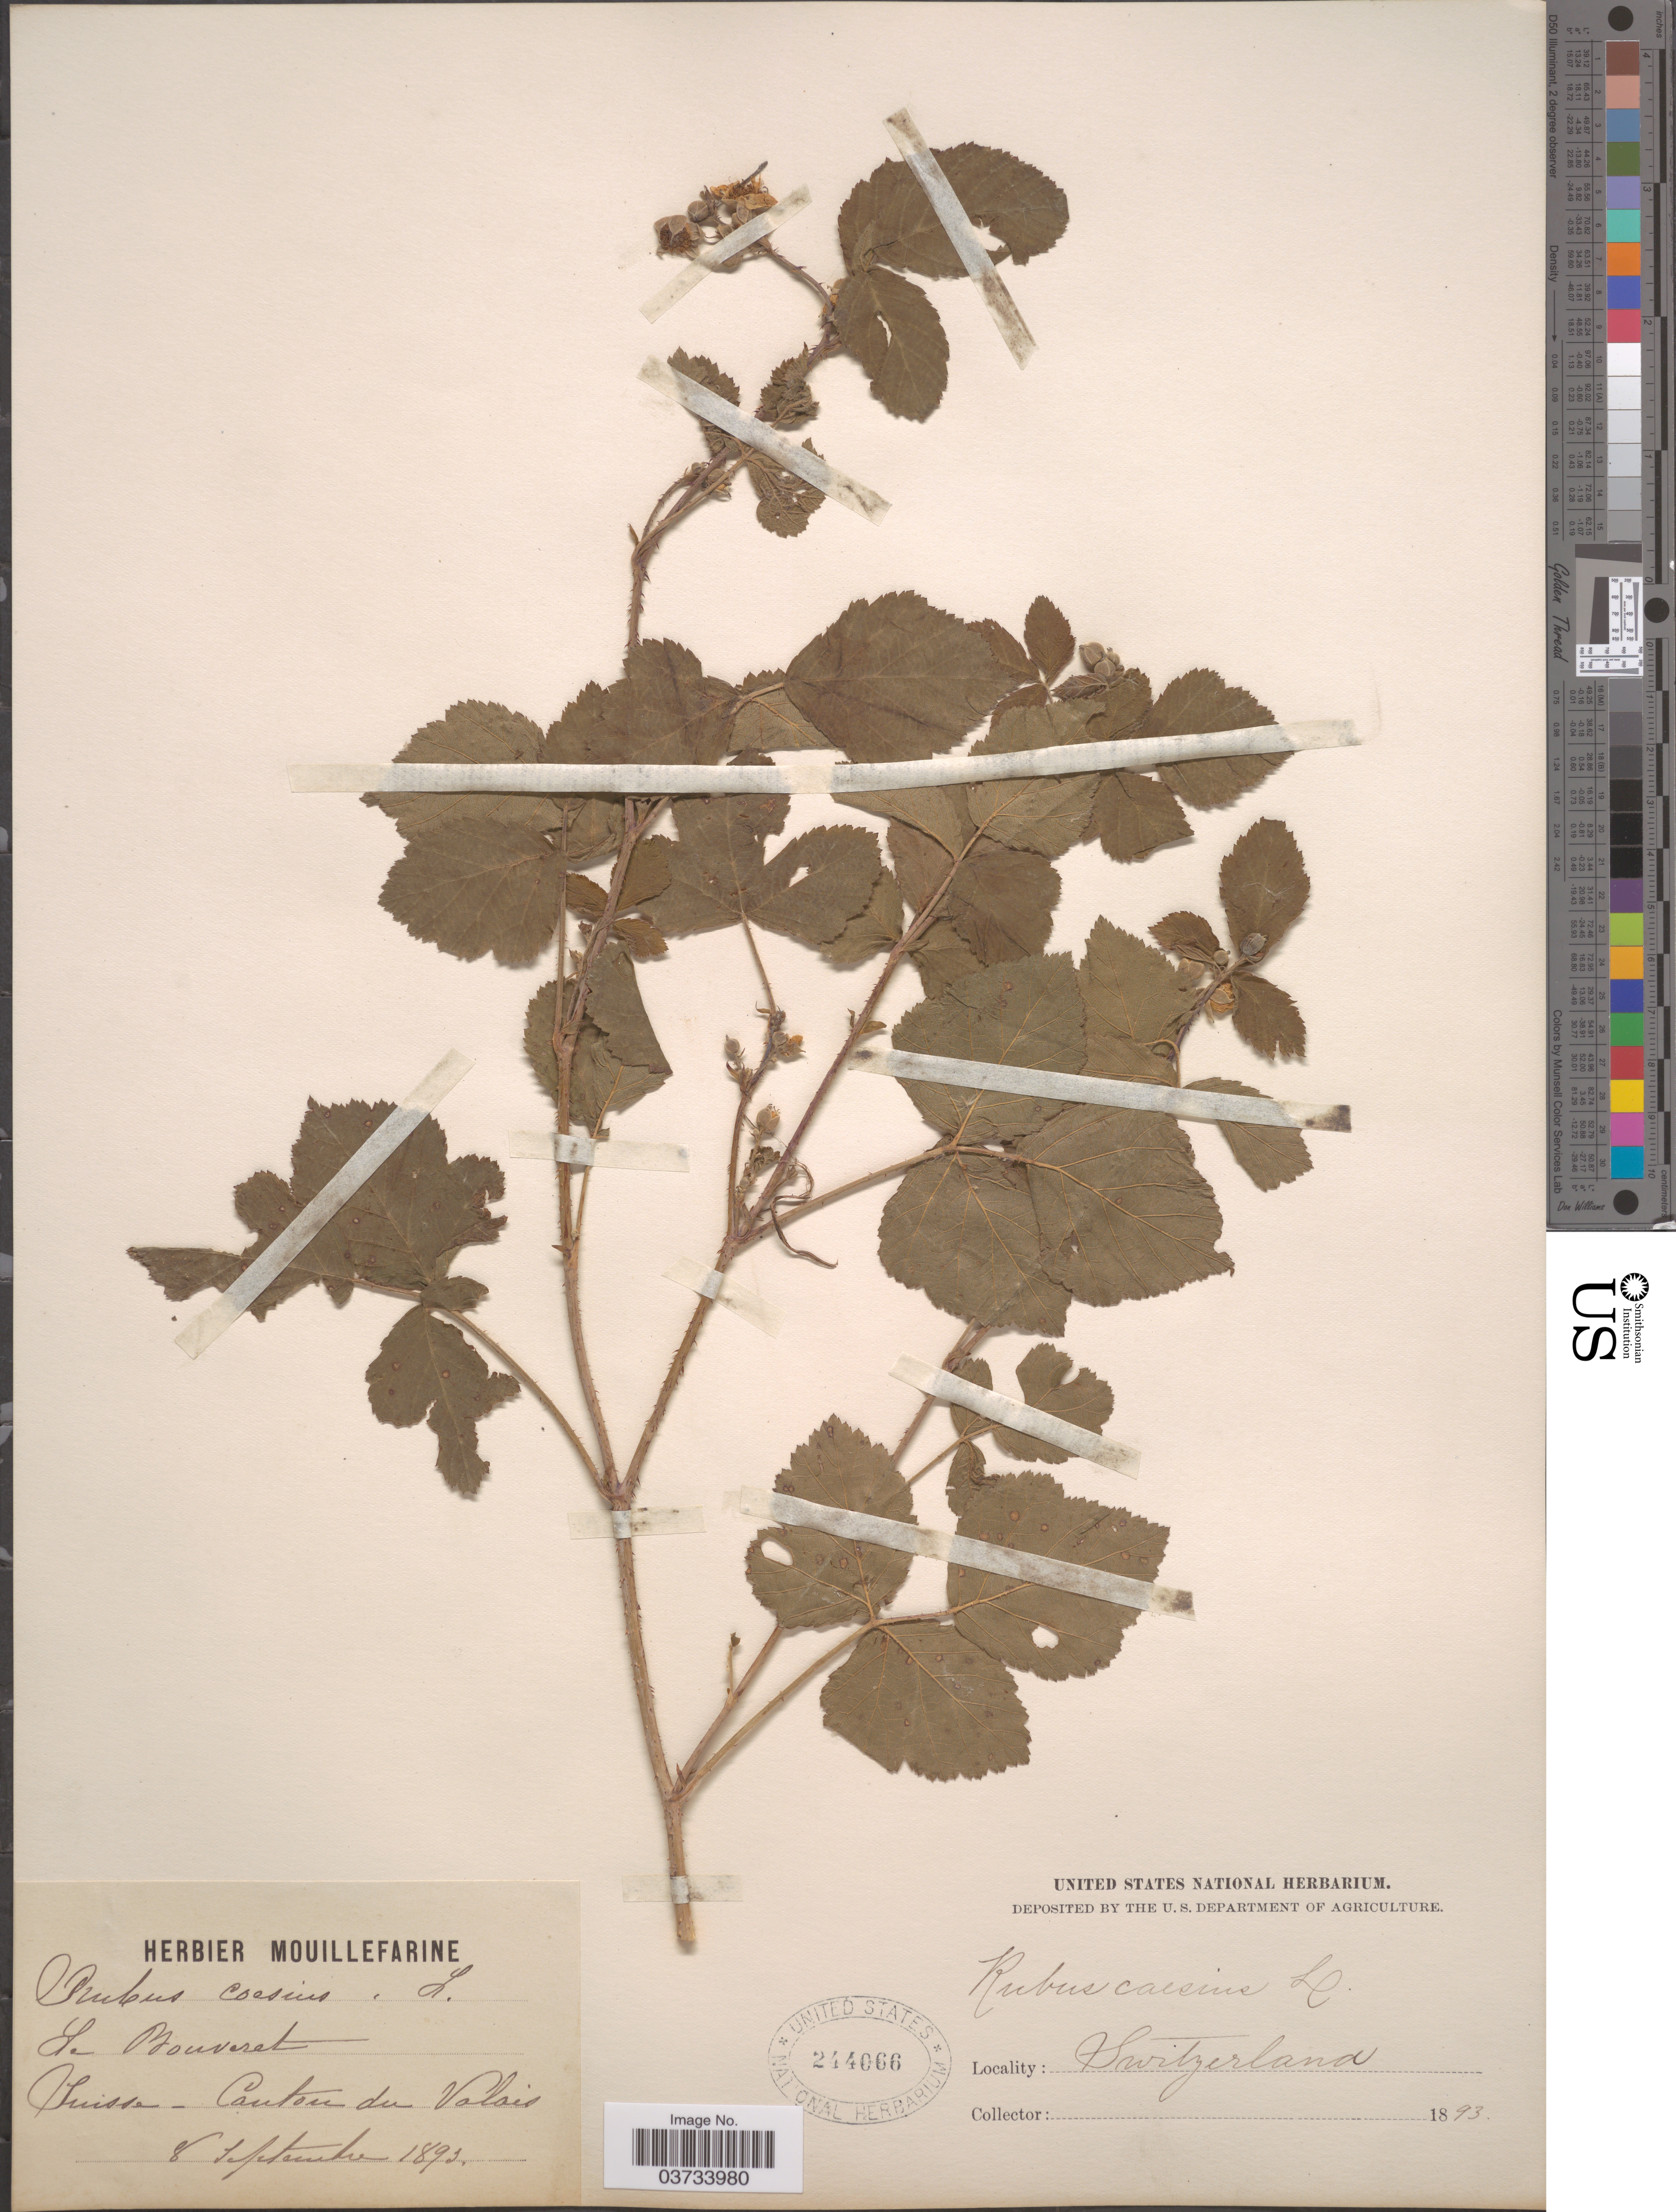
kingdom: Plantae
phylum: Tracheophyta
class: Magnoliopsida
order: Rosales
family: Rosaceae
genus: Rubus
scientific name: Rubus caesius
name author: L.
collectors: ex herb. Mouillefarine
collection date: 1893-09-08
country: Switzerland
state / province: Valais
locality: Le Bouveret. Suisse, Canton du Valais.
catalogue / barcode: US 244066